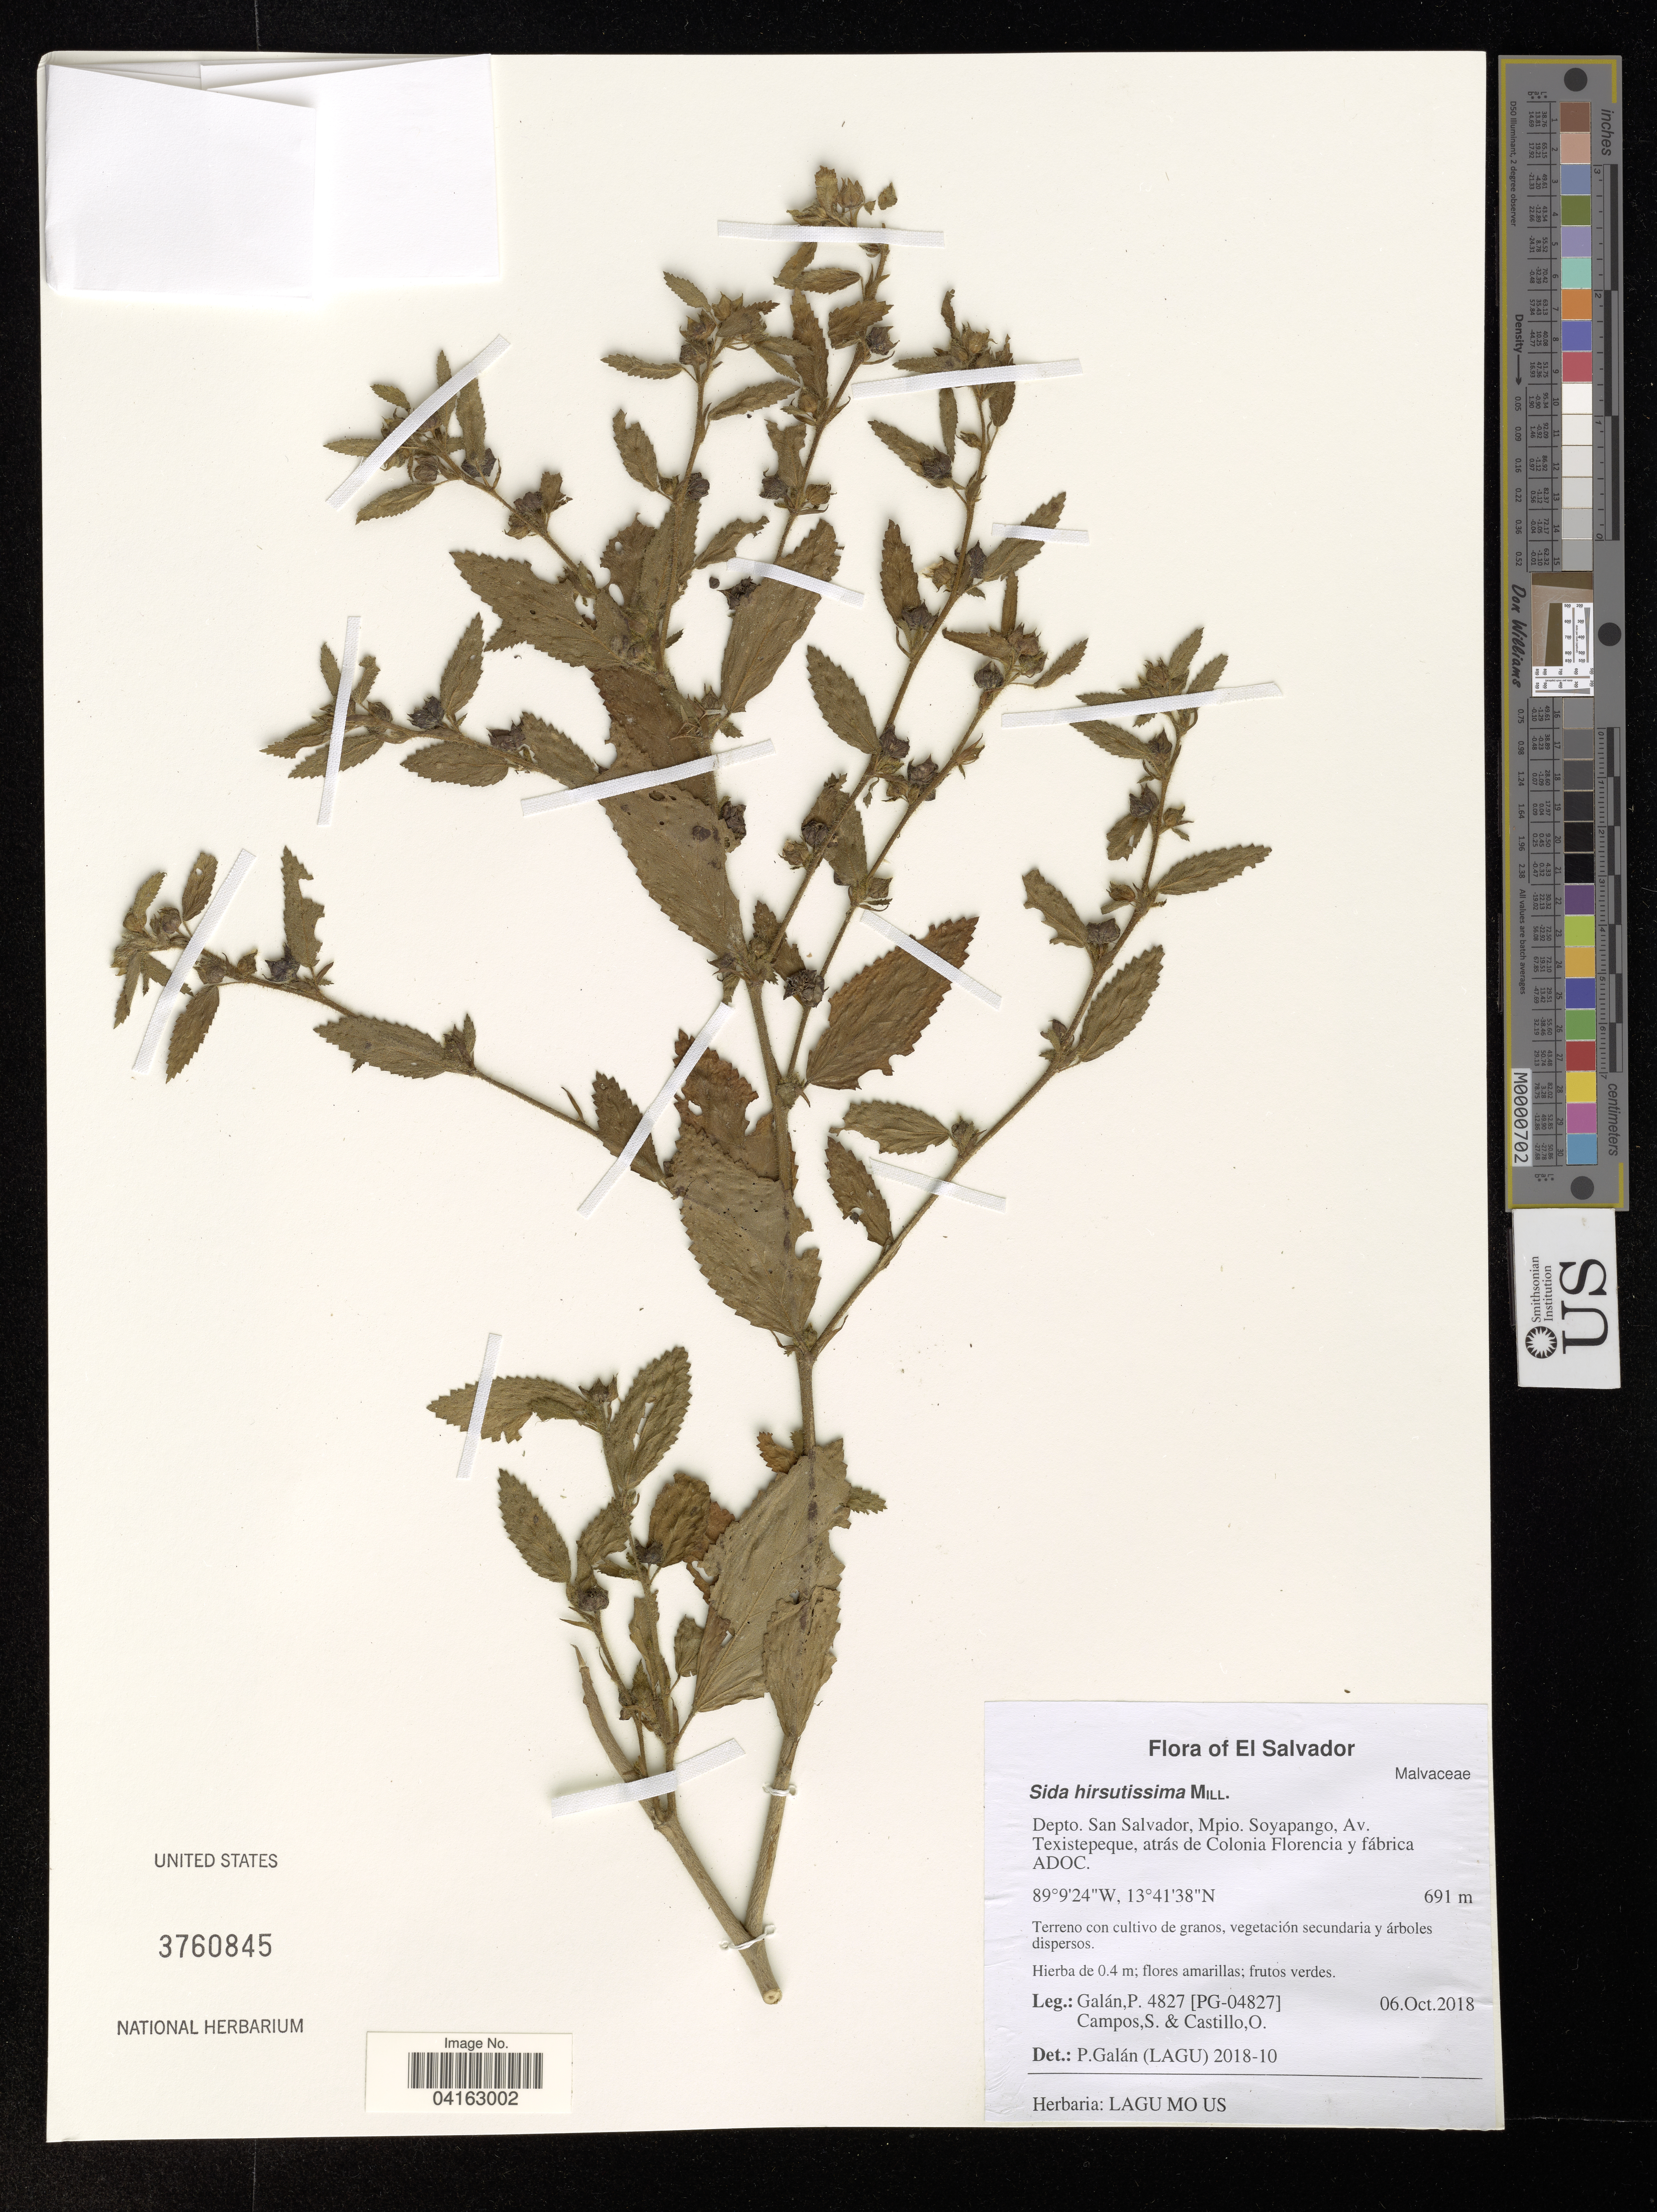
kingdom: Plantae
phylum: Tracheophyta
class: Magnoliopsida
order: Malvales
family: Malvaceae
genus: Sida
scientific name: Sida hirsutissima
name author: Mill.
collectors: P. Galan, S. Campos & O. Castillo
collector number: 4827 / [PG-04827]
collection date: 2018-10-06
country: El Salvador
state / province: San Salvador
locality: Depto. San Salvador, Mpio. Soyapango, Av. Texistepeque, atrás de Colonia Florencia y fábrica ADOC.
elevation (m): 691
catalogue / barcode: US 3760845